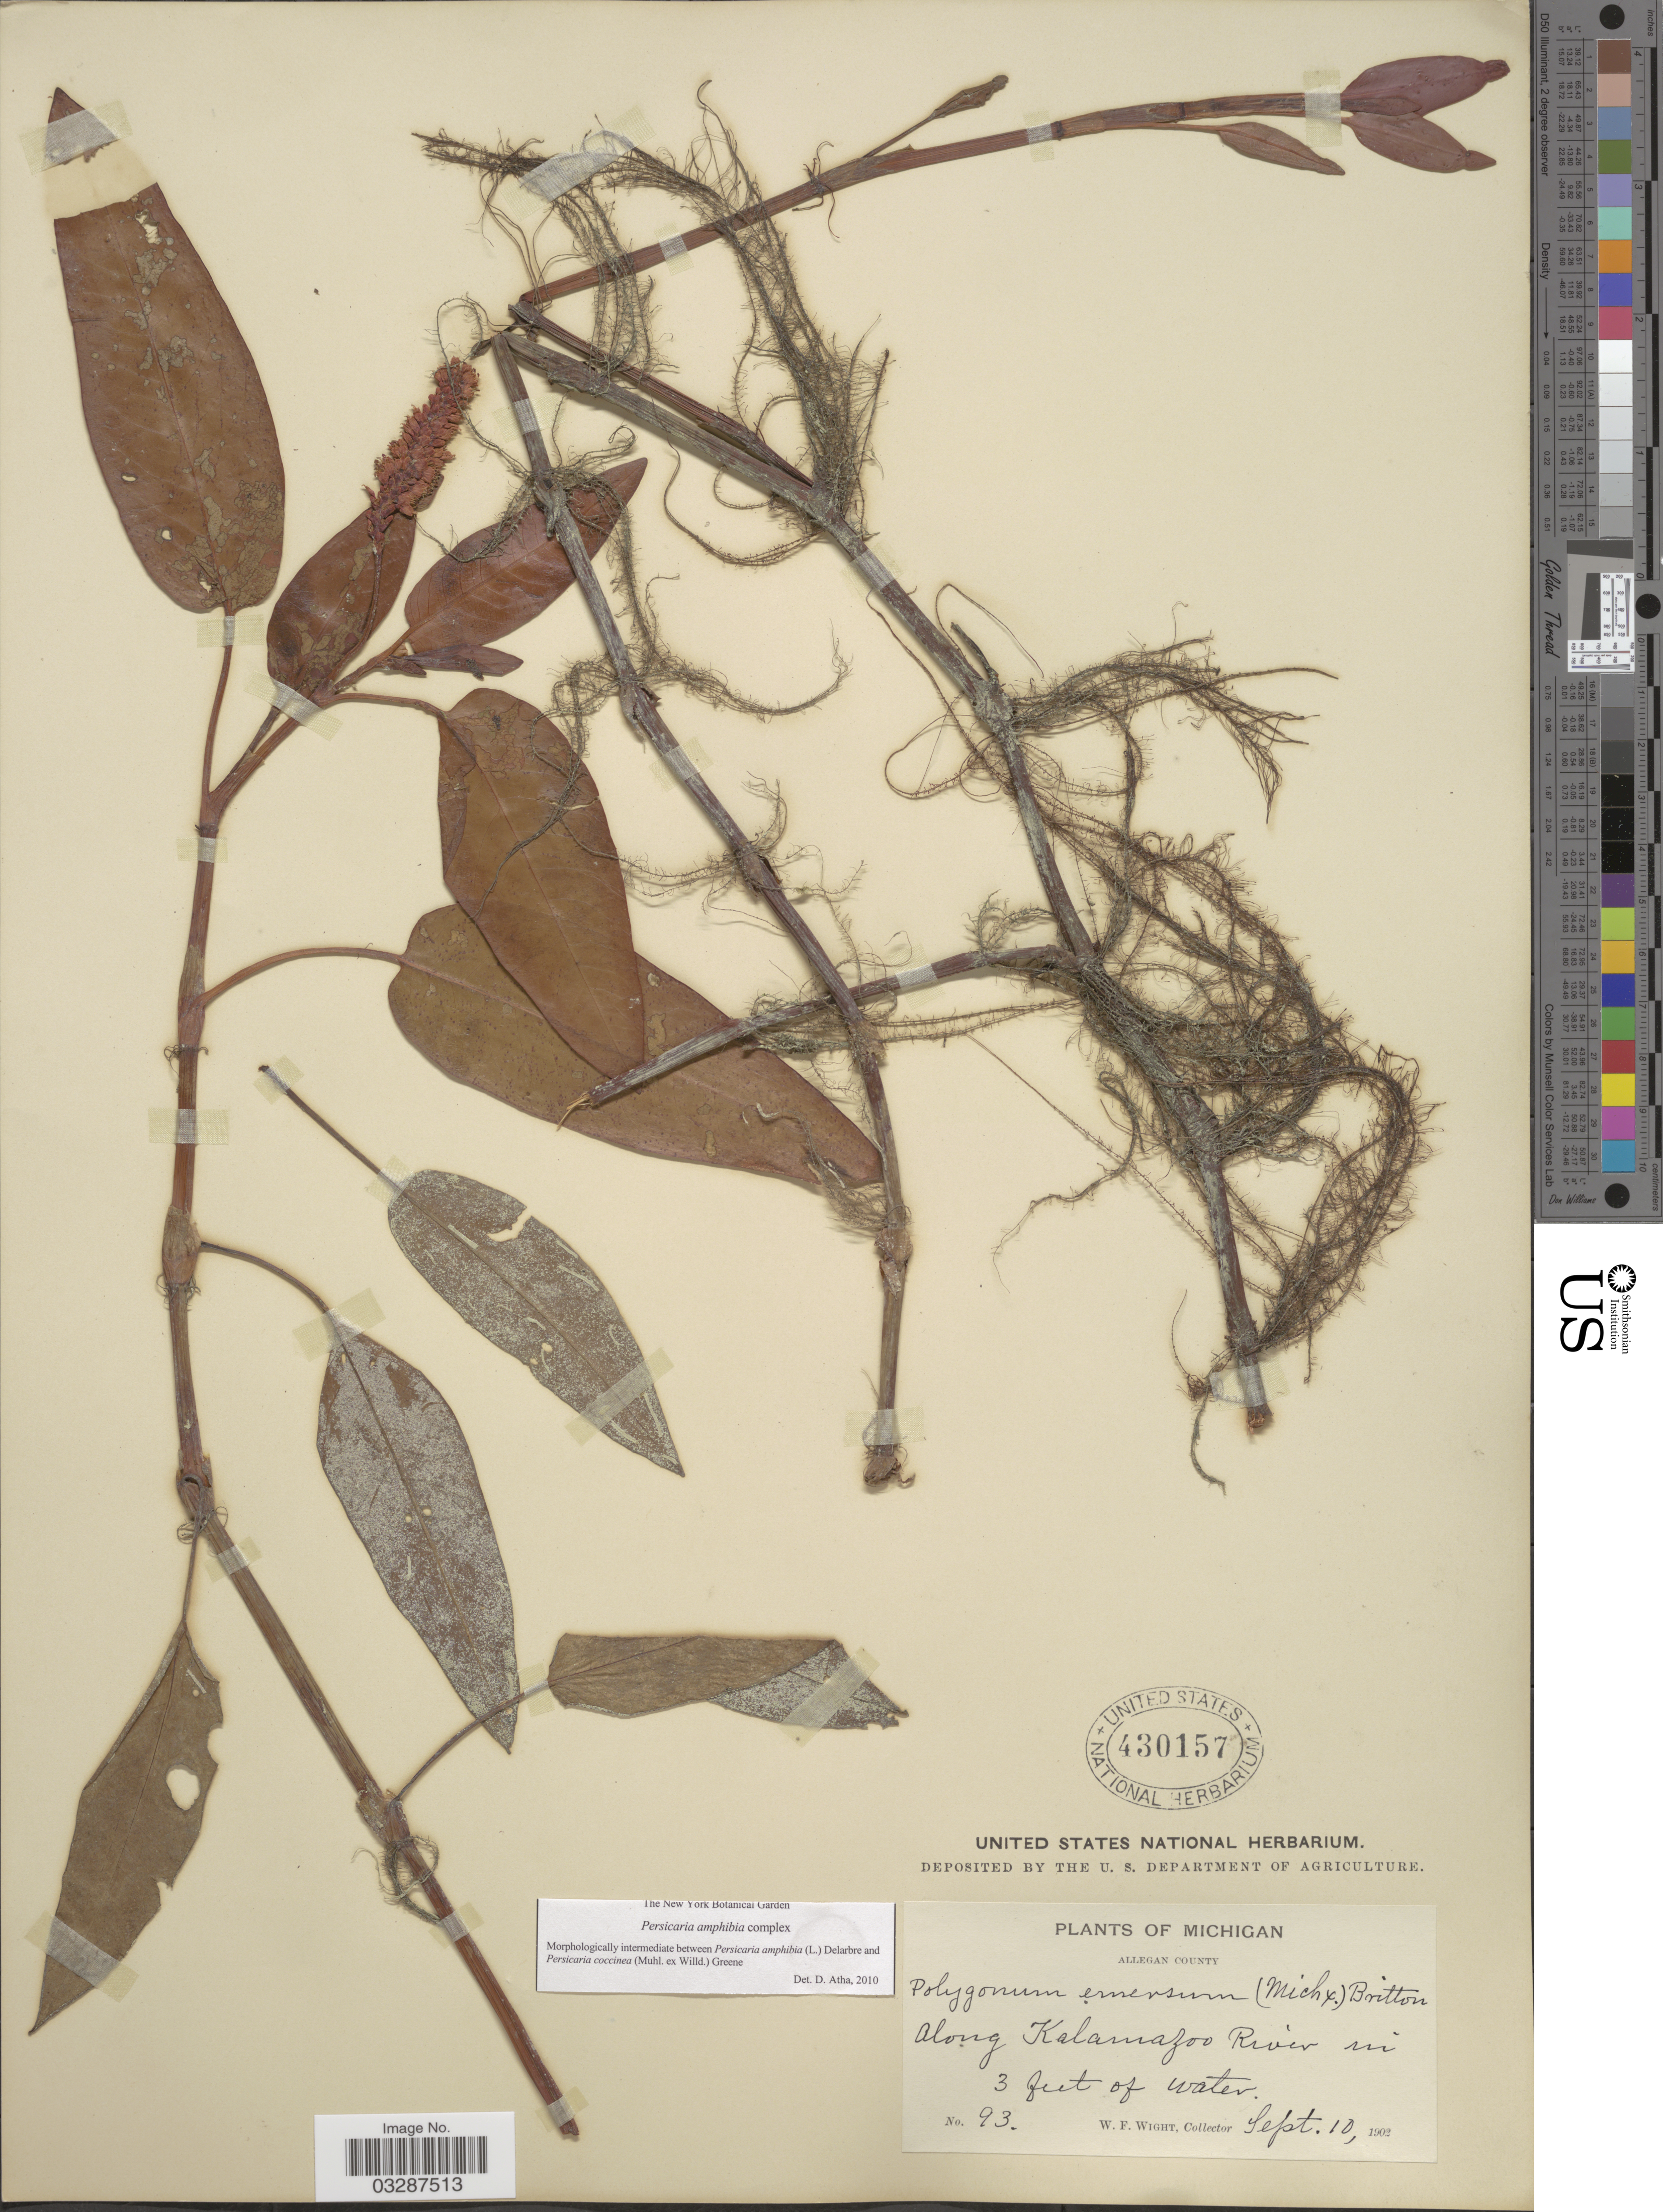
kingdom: Plantae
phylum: Tracheophyta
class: Magnoliopsida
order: Caryophyllales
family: Polygonaceae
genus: Persicaria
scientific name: Persicaria amphibia complex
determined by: Atha, D. E.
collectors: W. Wight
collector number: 93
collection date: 1902-09-10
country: United States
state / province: Michigan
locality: Allegan County. Along Kalamazoo River.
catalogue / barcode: US 430157